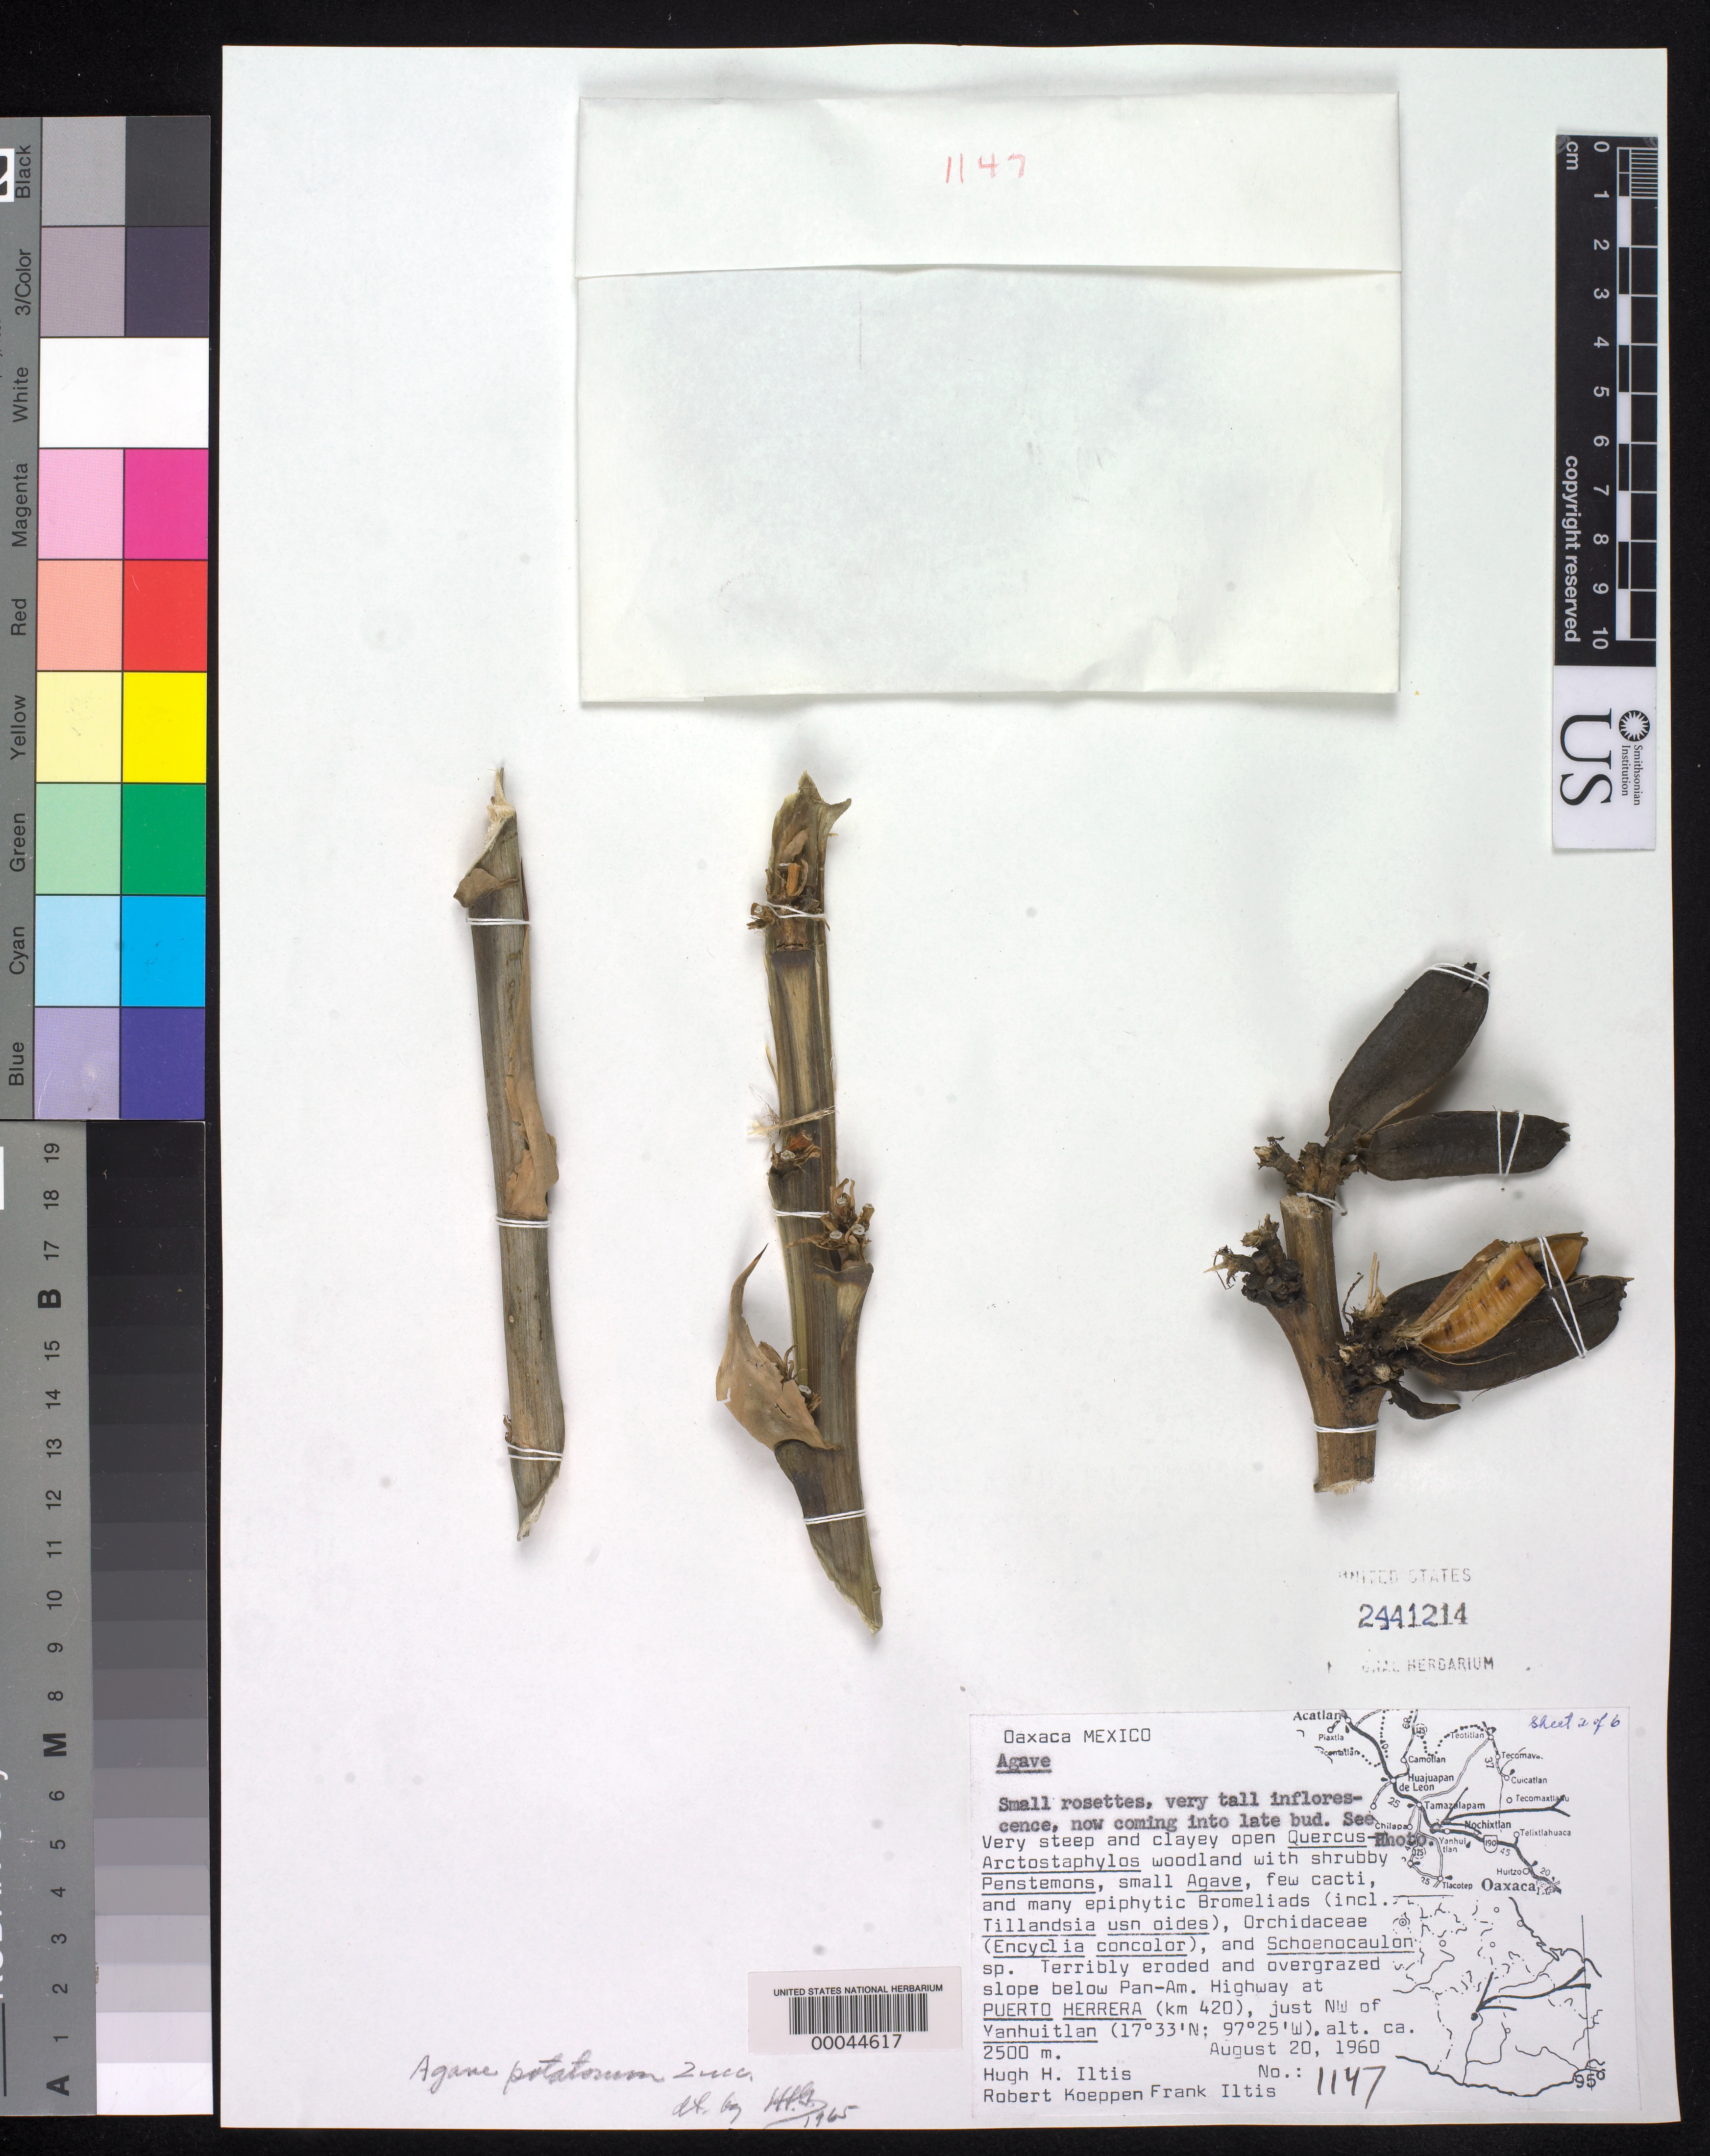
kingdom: Plantae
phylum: Tracheophyta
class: Liliopsida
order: Asparagales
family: Asparagaceae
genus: Agave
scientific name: Agave potatorum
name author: Zucc.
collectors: H. H. Iltis & R. Frank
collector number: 1147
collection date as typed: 20 Aug 1960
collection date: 1960-08-20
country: Mexico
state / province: Oaxaca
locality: Highway at puerto herrera, just NW of Yanhuitlan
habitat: Very steep & clayey open woodland eroded overgrazed slope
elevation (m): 2500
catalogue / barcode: US 2441214